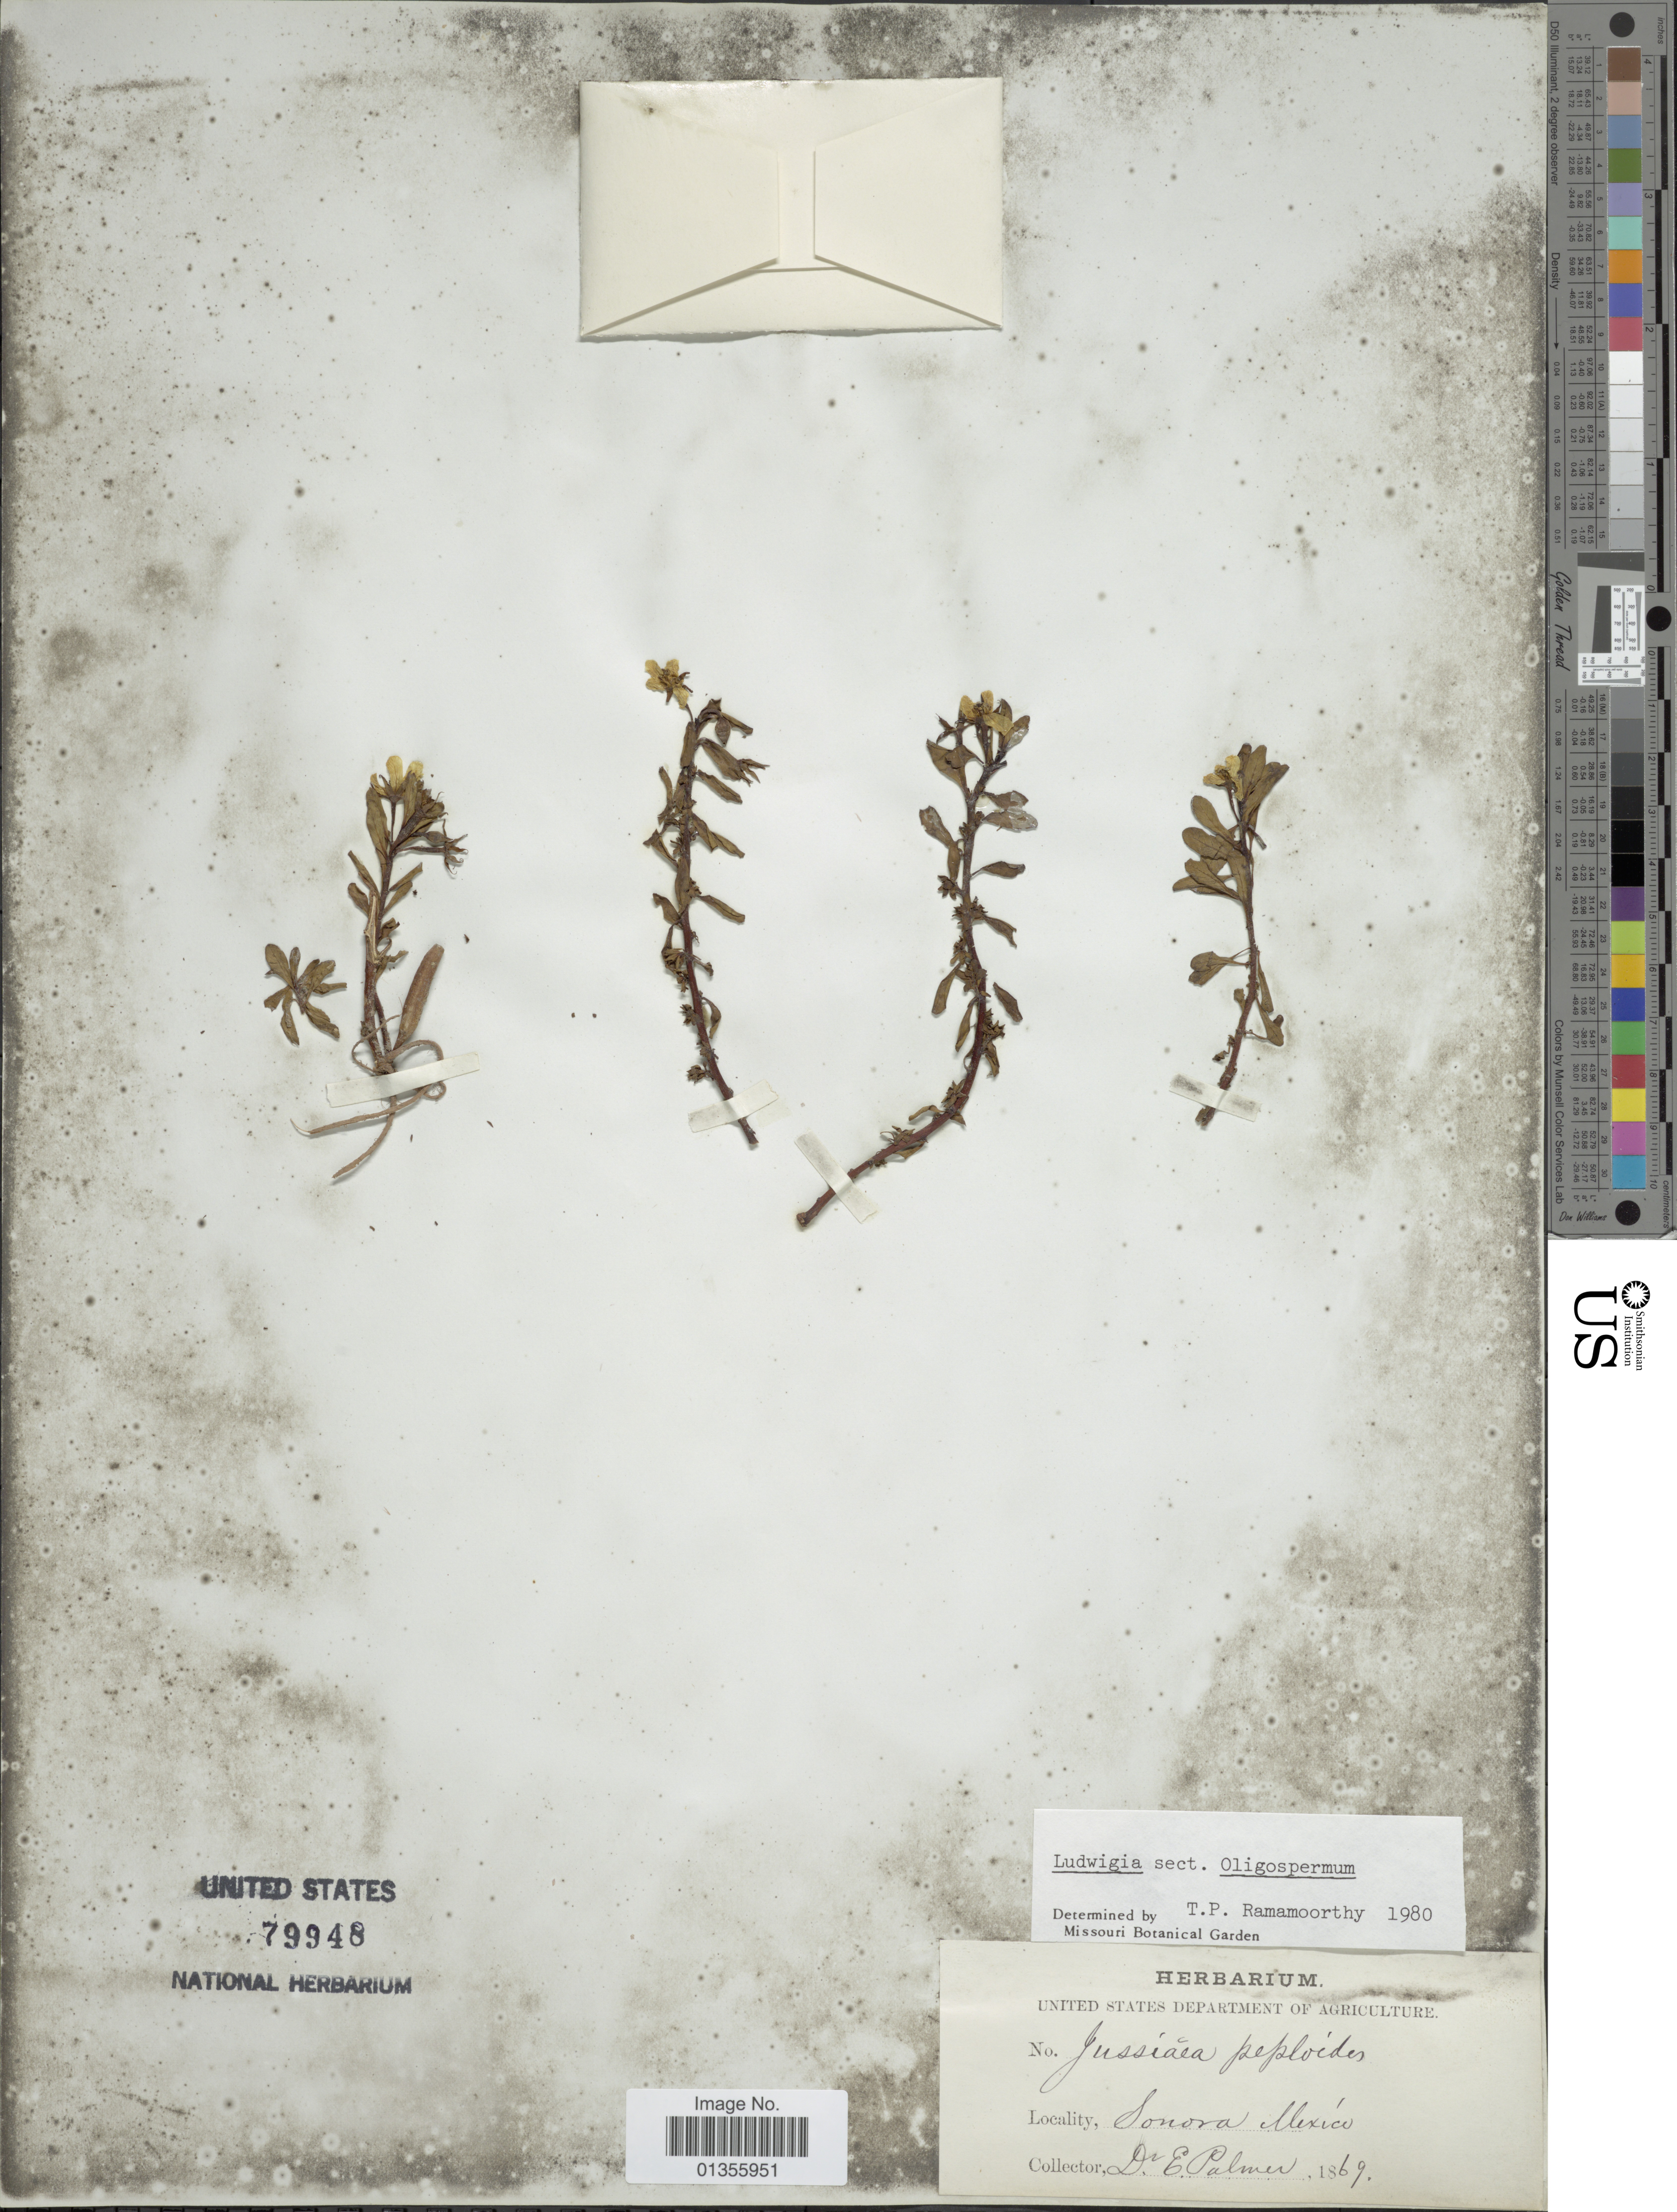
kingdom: Plantae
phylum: Tracheophyta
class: Magnoliopsida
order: Myrtales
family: Onagraceae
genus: Ludwigia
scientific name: Ludwigia octovalvis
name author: (Jacq.) P.H. Raven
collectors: E. Palmer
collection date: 1869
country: Mexico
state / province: Sonora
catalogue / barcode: US 79948